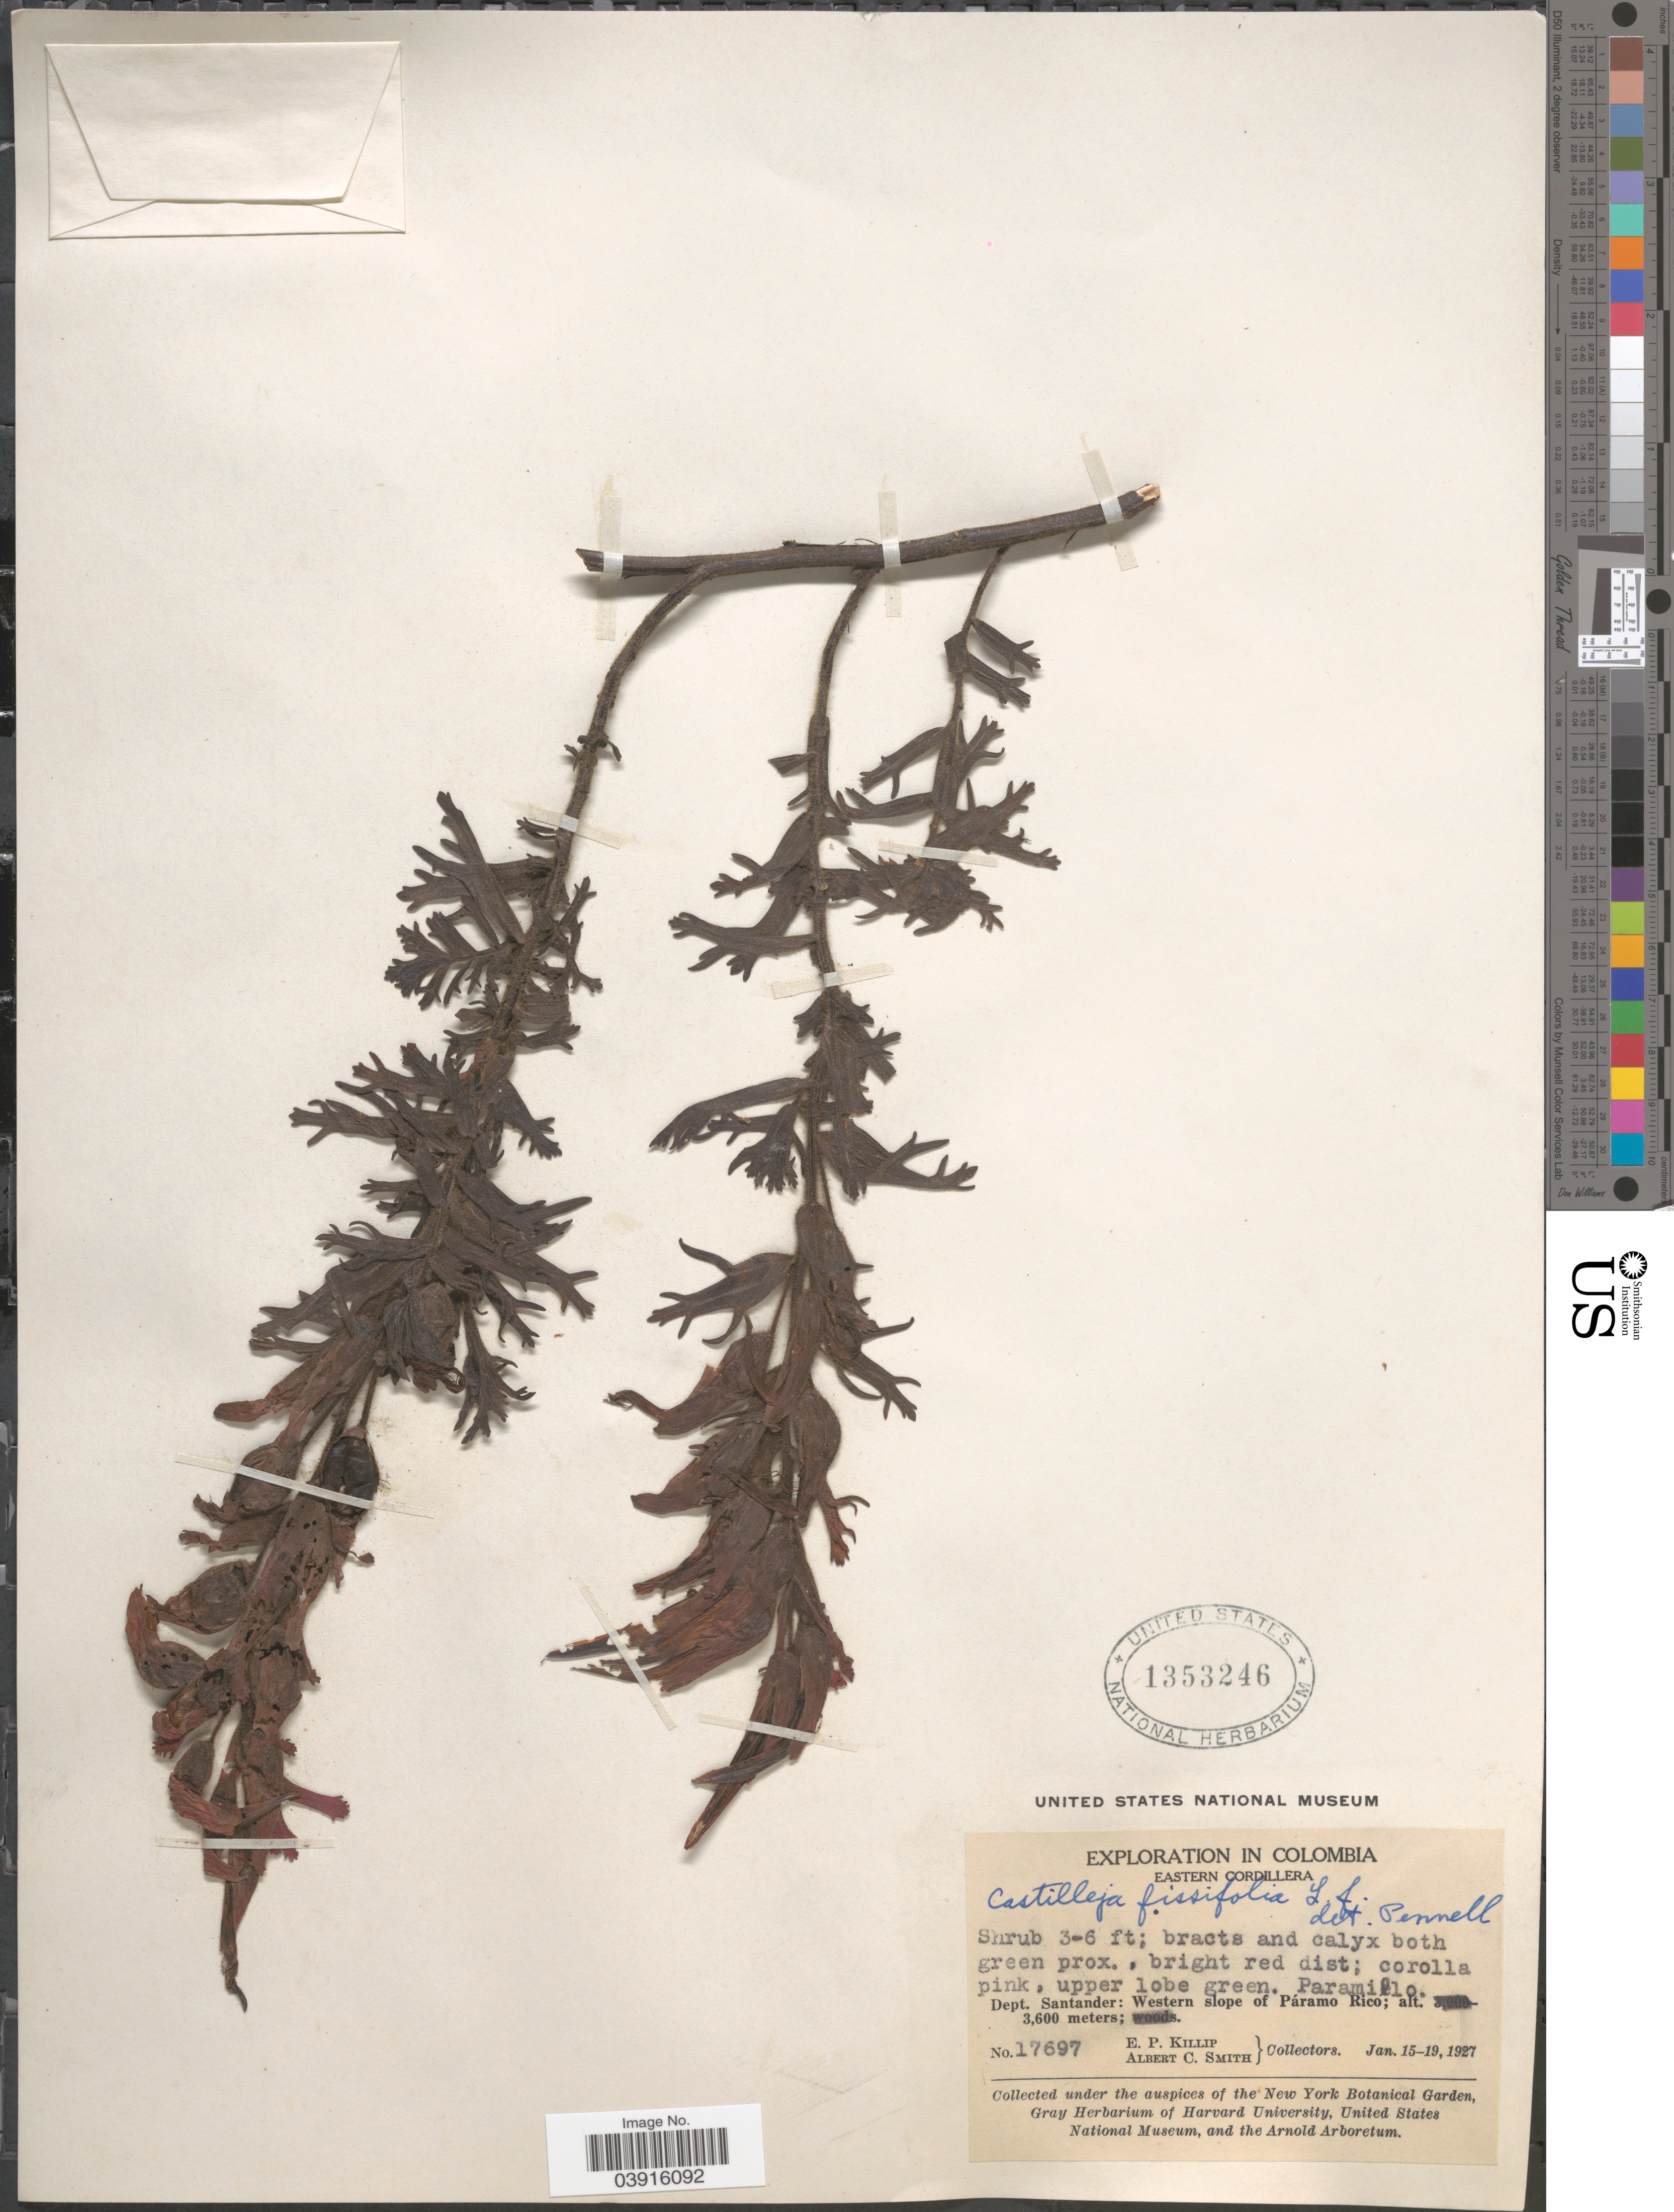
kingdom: Plantae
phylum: Tracheophyta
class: Magnoliopsida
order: Lamiales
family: Orobanchaceae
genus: Castilleja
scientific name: Castilleja fissifolia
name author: L. f.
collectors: E. P. Killip & A. C. Smith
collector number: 17697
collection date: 1927-01-15/1927-01-19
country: Colombia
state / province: Santander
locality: Eastern Cordillera. Dept. Santander: Western slope of Páramo Rico.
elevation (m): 3600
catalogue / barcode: US 1353246